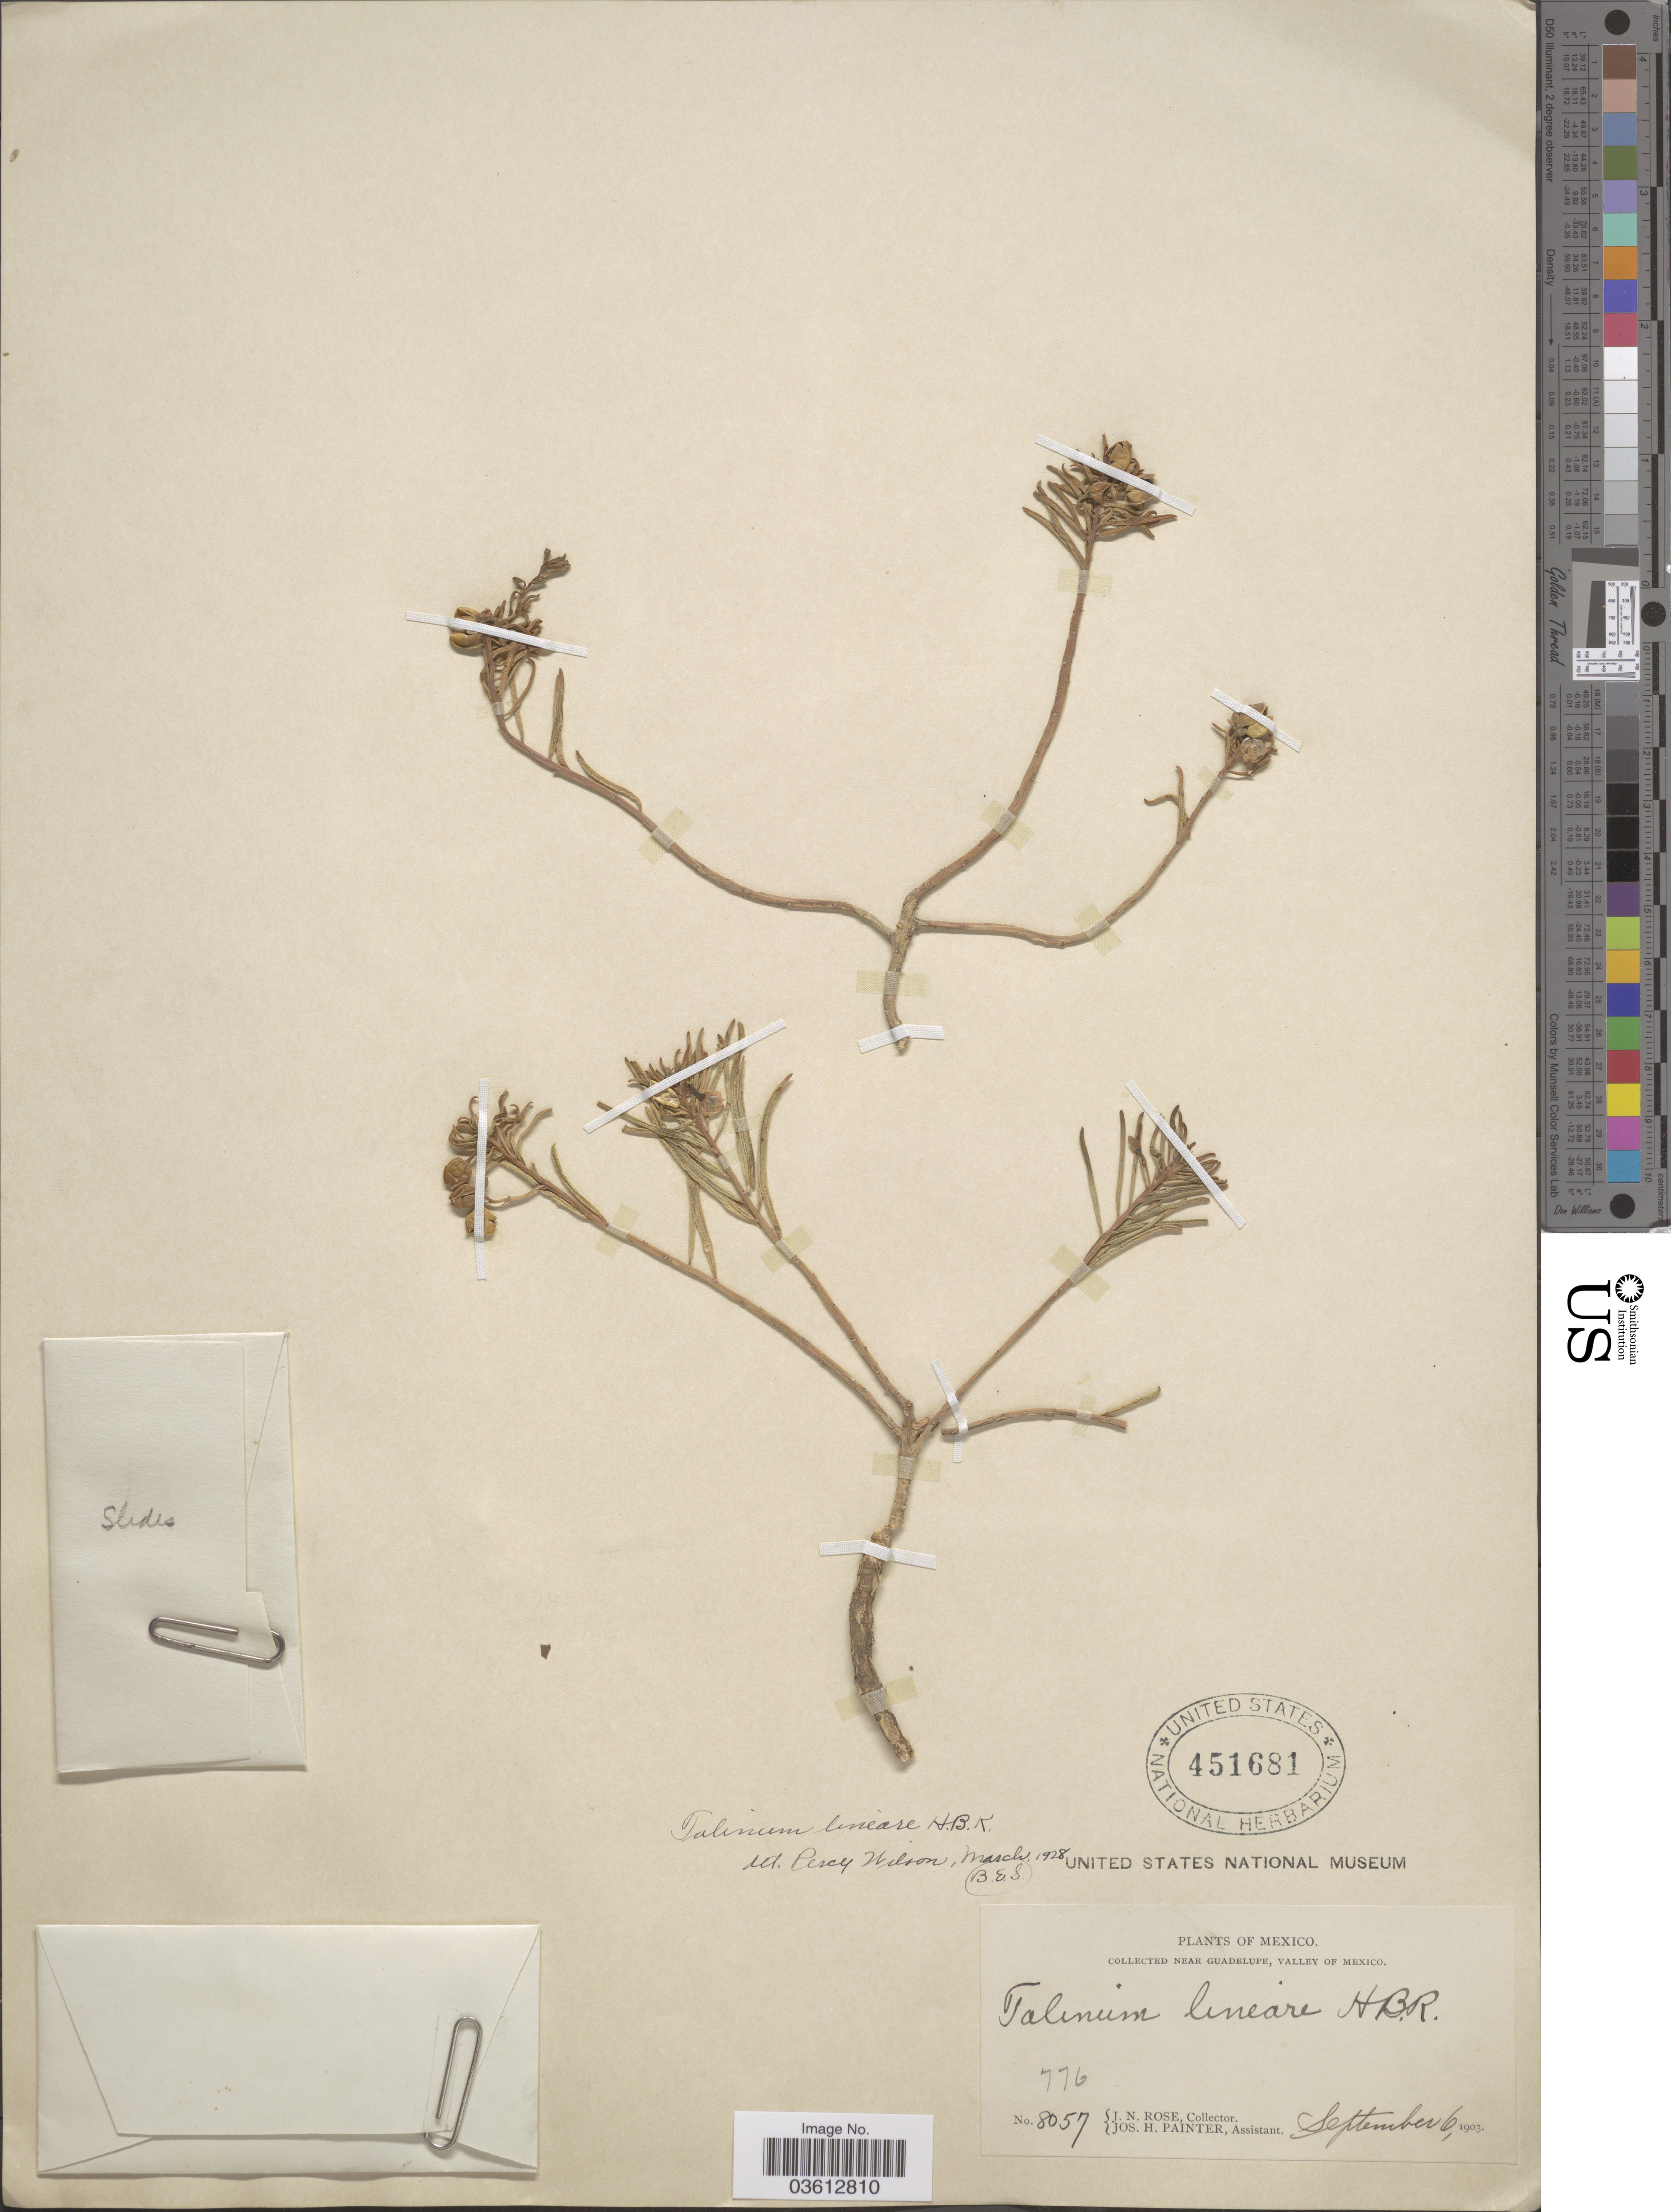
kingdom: Plantae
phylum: Tracheophyta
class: Magnoliopsida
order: Caryophyllales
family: Talinaceae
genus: Talinum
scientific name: Talinum lineare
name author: Kunth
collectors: J. N. Rose & J. H. Painter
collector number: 8057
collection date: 1903-09-06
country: Mexico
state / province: Baja California Norte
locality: Near Guadelupe, valley of Mexico.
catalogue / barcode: US 451681